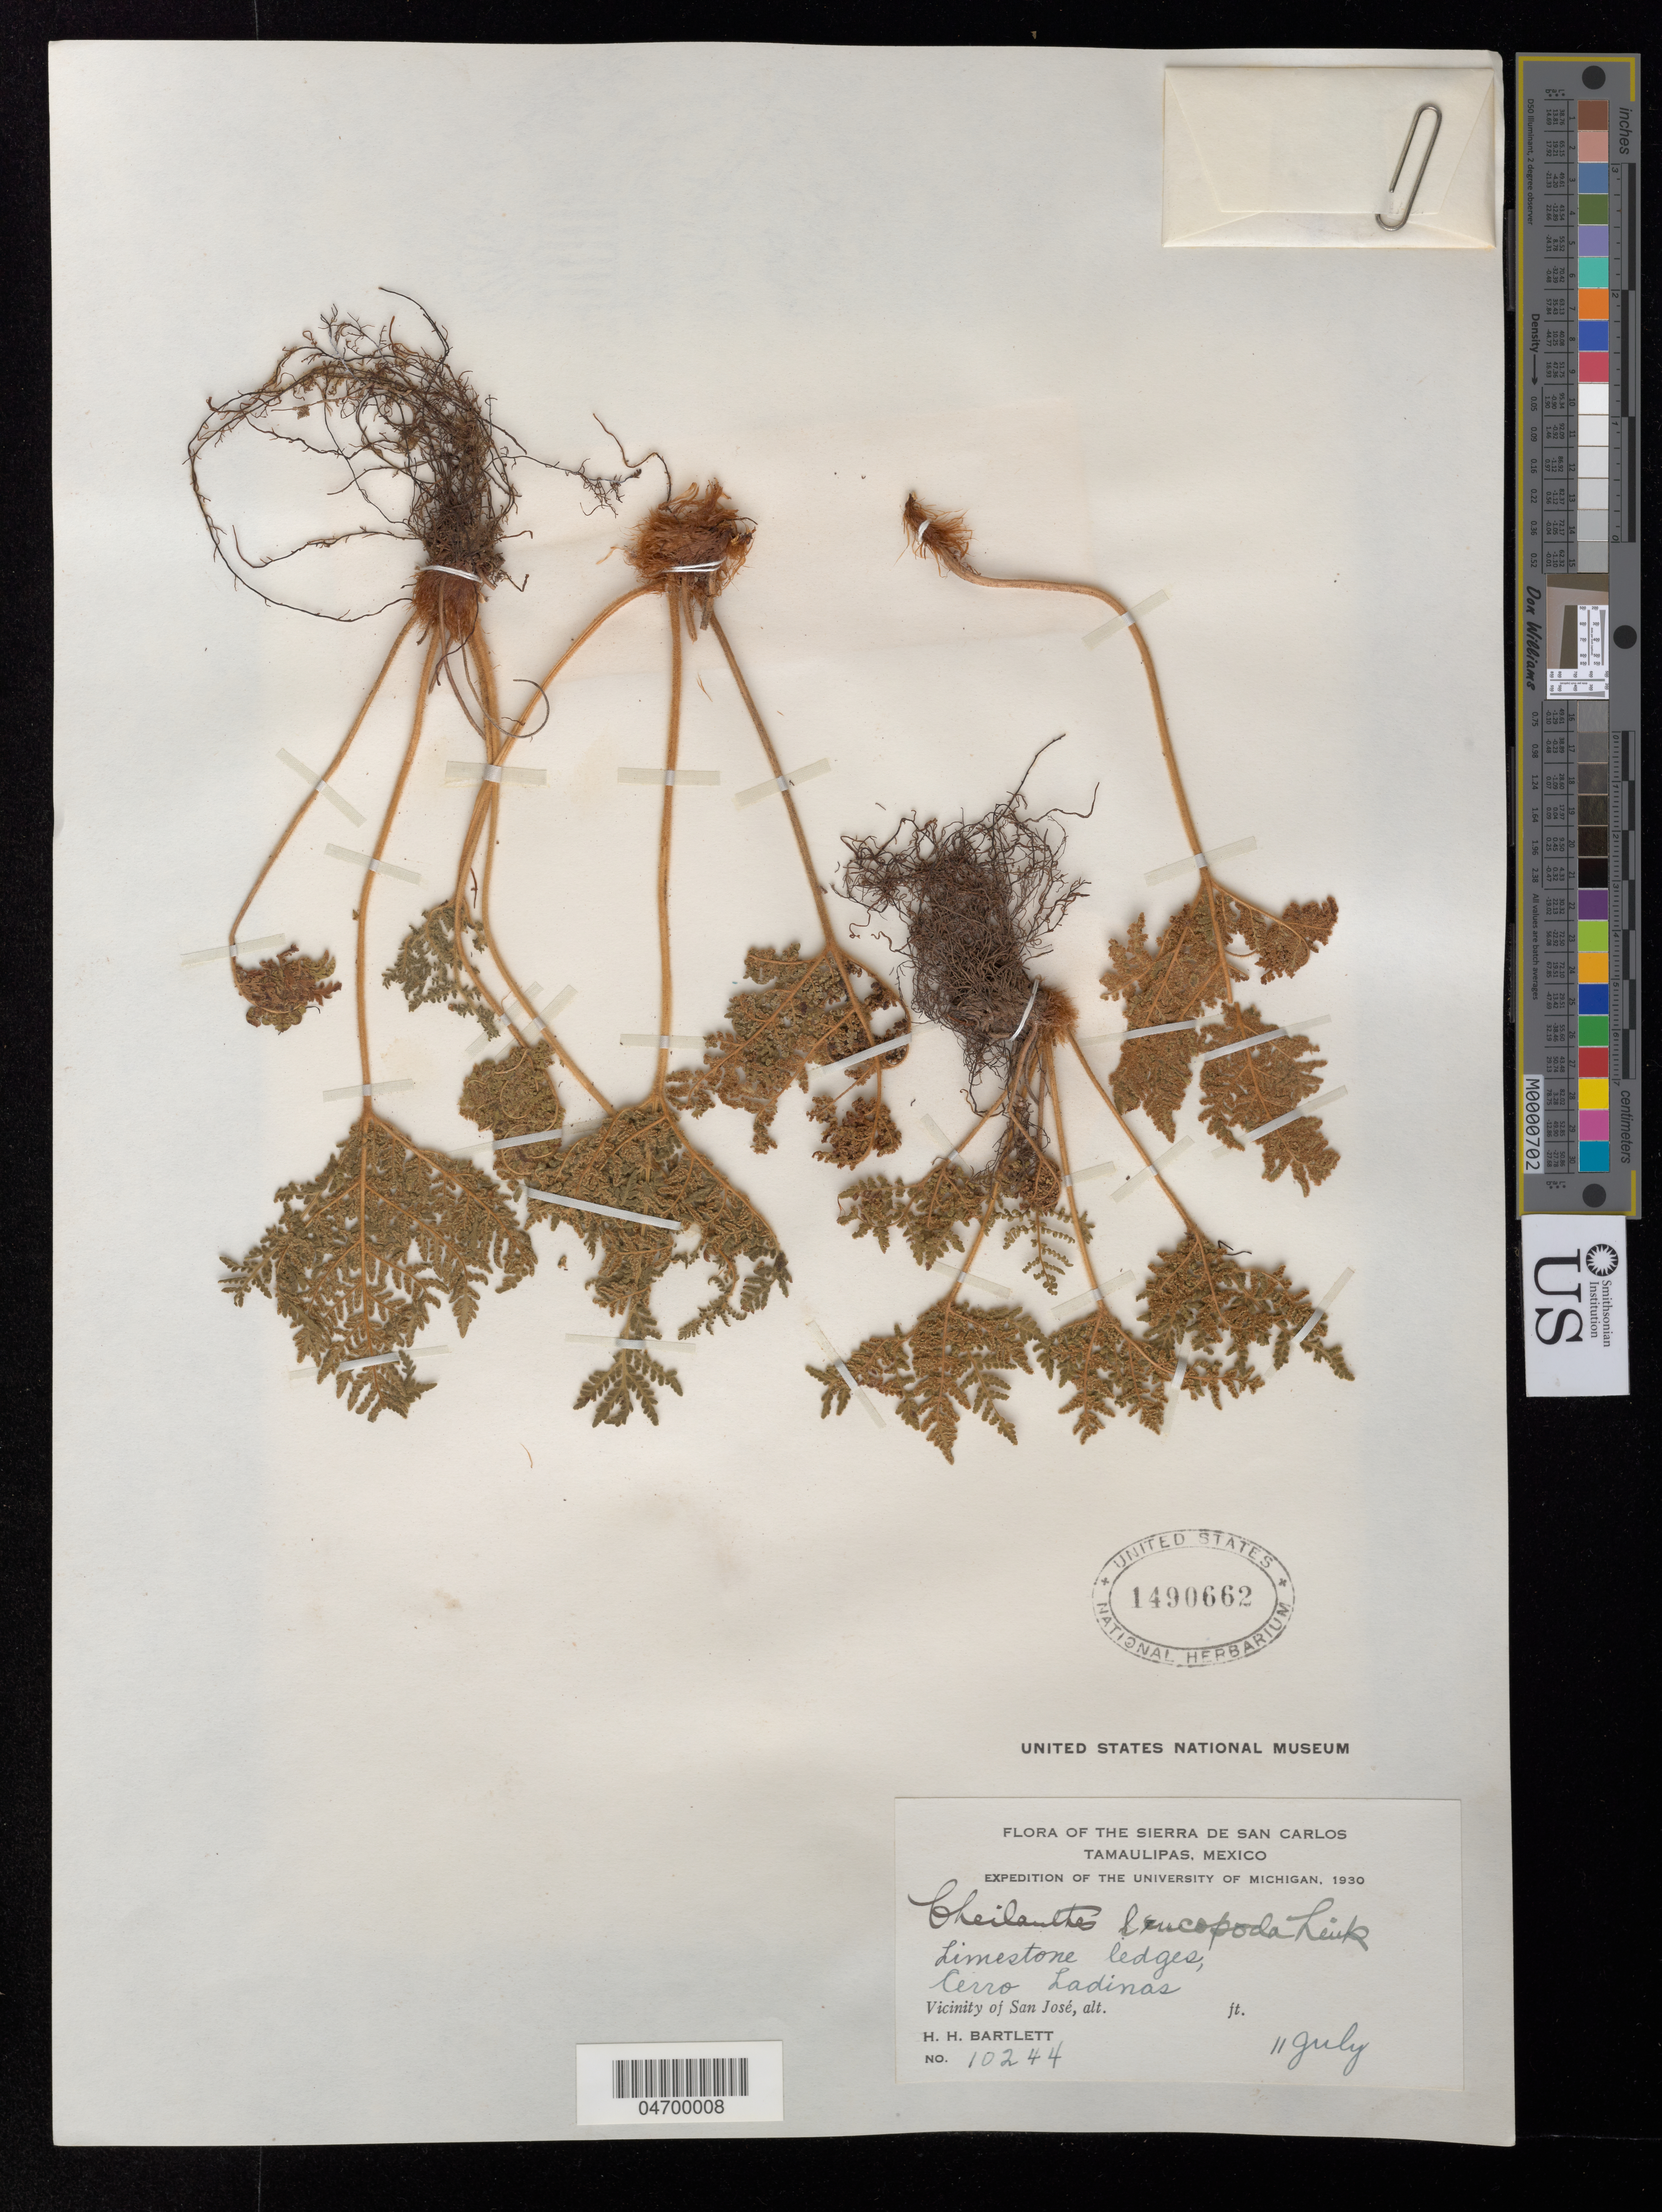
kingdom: Plantae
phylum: Tracheophyta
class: Polypodiopsida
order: Polypodiales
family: Pteridaceae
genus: Cheilanthes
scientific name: Cheilanthes leucopoda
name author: Link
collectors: H. H. Bartlett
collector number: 10244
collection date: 1930-07-11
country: Mexico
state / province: Tamaulipas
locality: Sierra de San Carlos. Expedition of the University of Michigan, 1930. Cerro Ladinas. Vicinity of San José.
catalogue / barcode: US 1490662